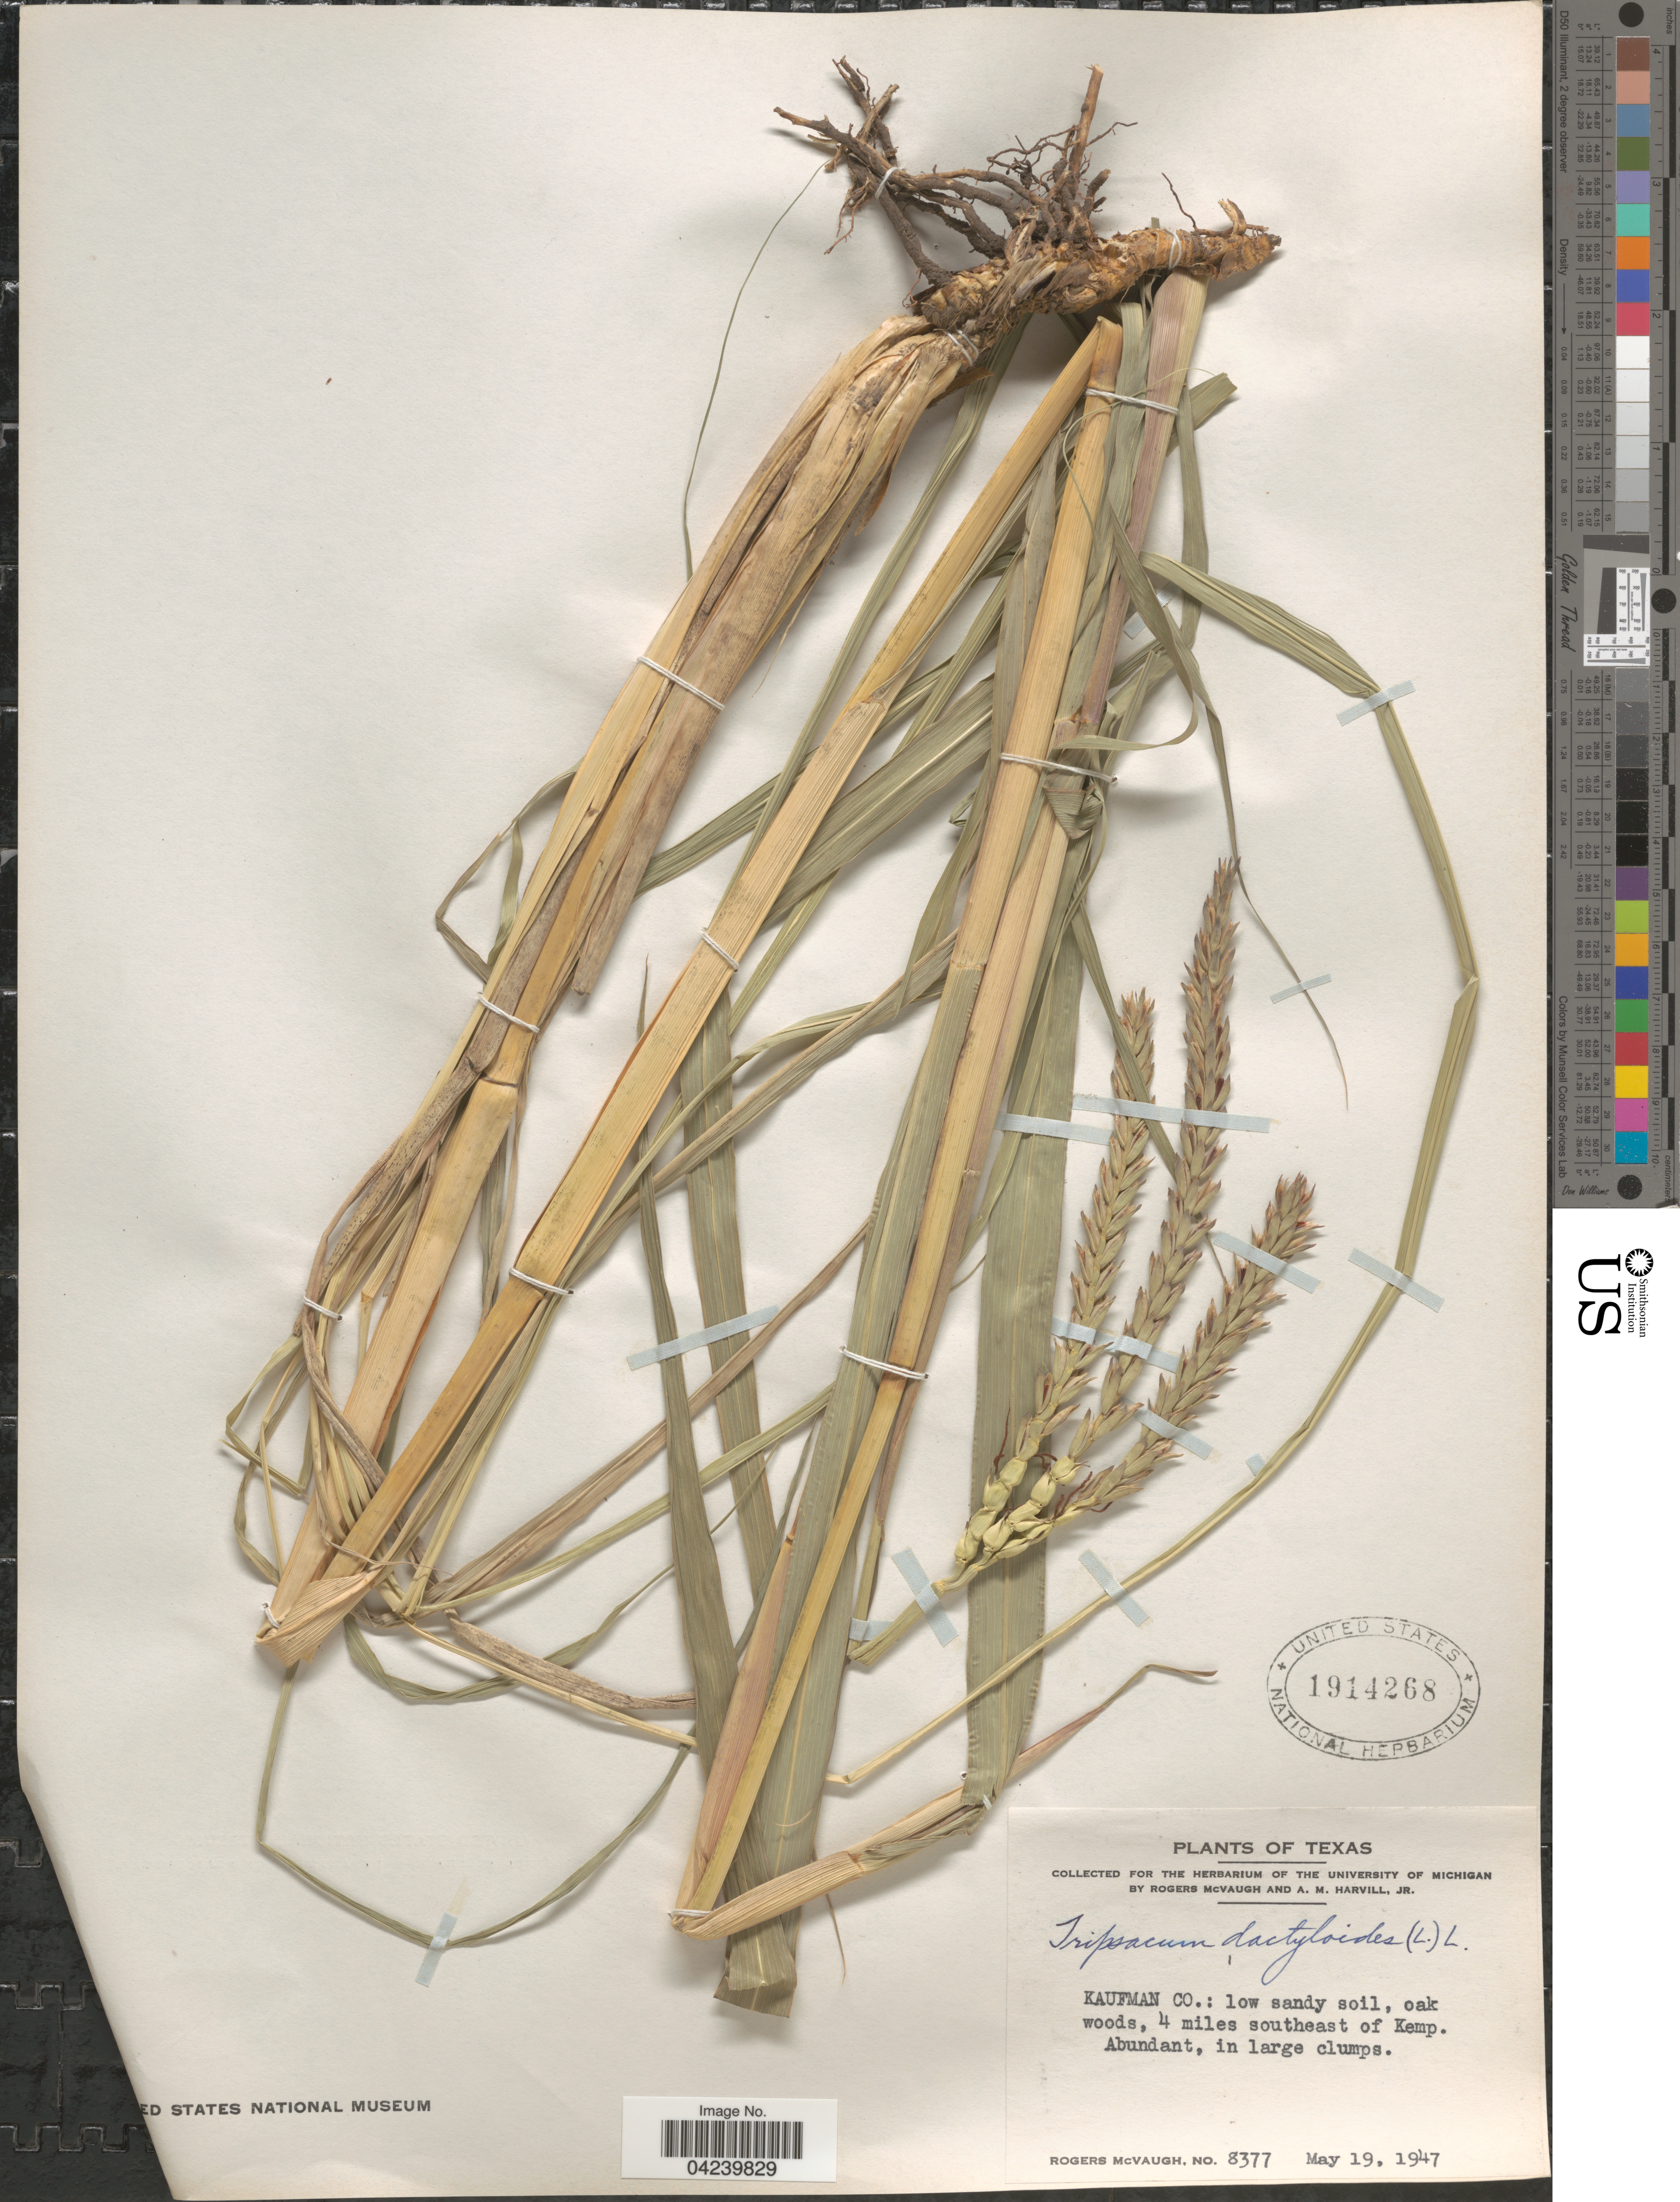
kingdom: Plantae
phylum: Tracheophyta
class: Liliopsida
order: Poales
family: Poaceae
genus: Tripsacum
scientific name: Tripsacum dactyloides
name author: (L.) L.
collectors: R. McVaugh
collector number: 8377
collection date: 1947-05-19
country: United States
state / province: Texas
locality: Kaufman Co.: low sandy soil, oak woods, 4 miles southeast of Kemp.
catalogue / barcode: US 1914268